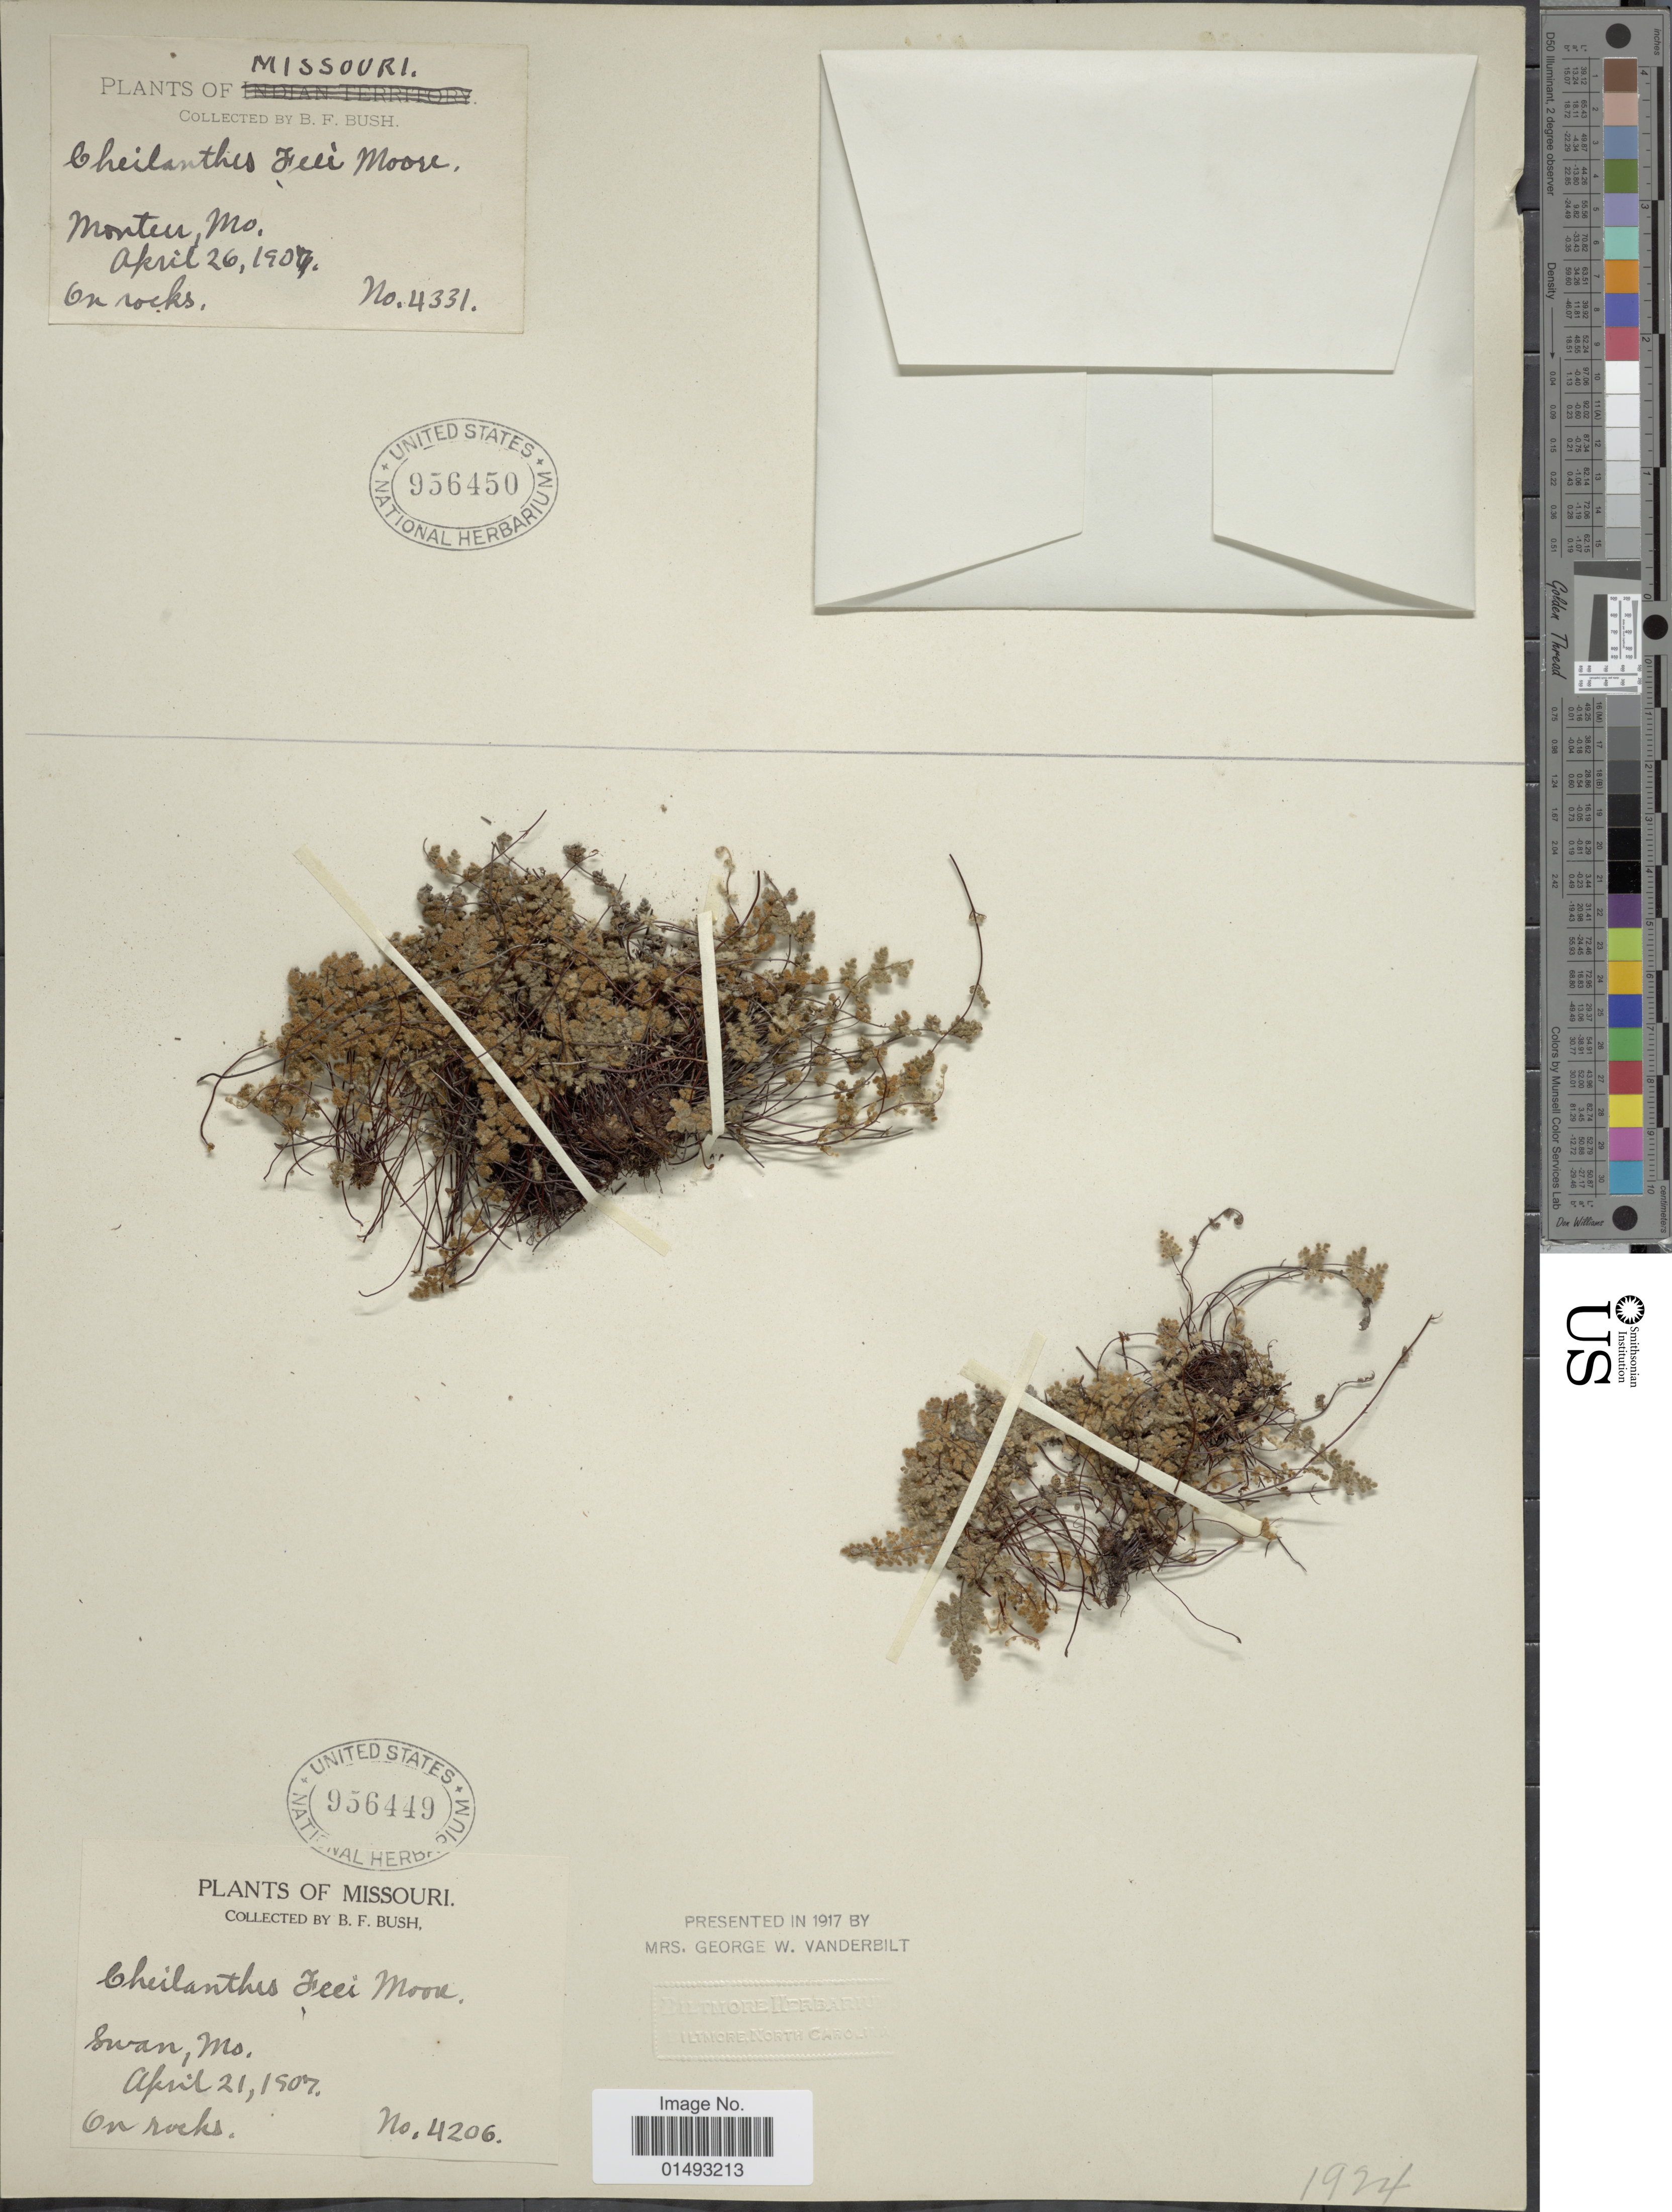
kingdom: Plantae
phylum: Tracheophyta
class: Polypodiopsida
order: Polypodiales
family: Pteridaceae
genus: Myriopteris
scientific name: Myriopteris gracilis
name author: Fée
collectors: B. F. Bush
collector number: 4206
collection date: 1907-04-21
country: United States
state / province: Missouri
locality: Swan, Mo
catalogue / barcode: US 956449